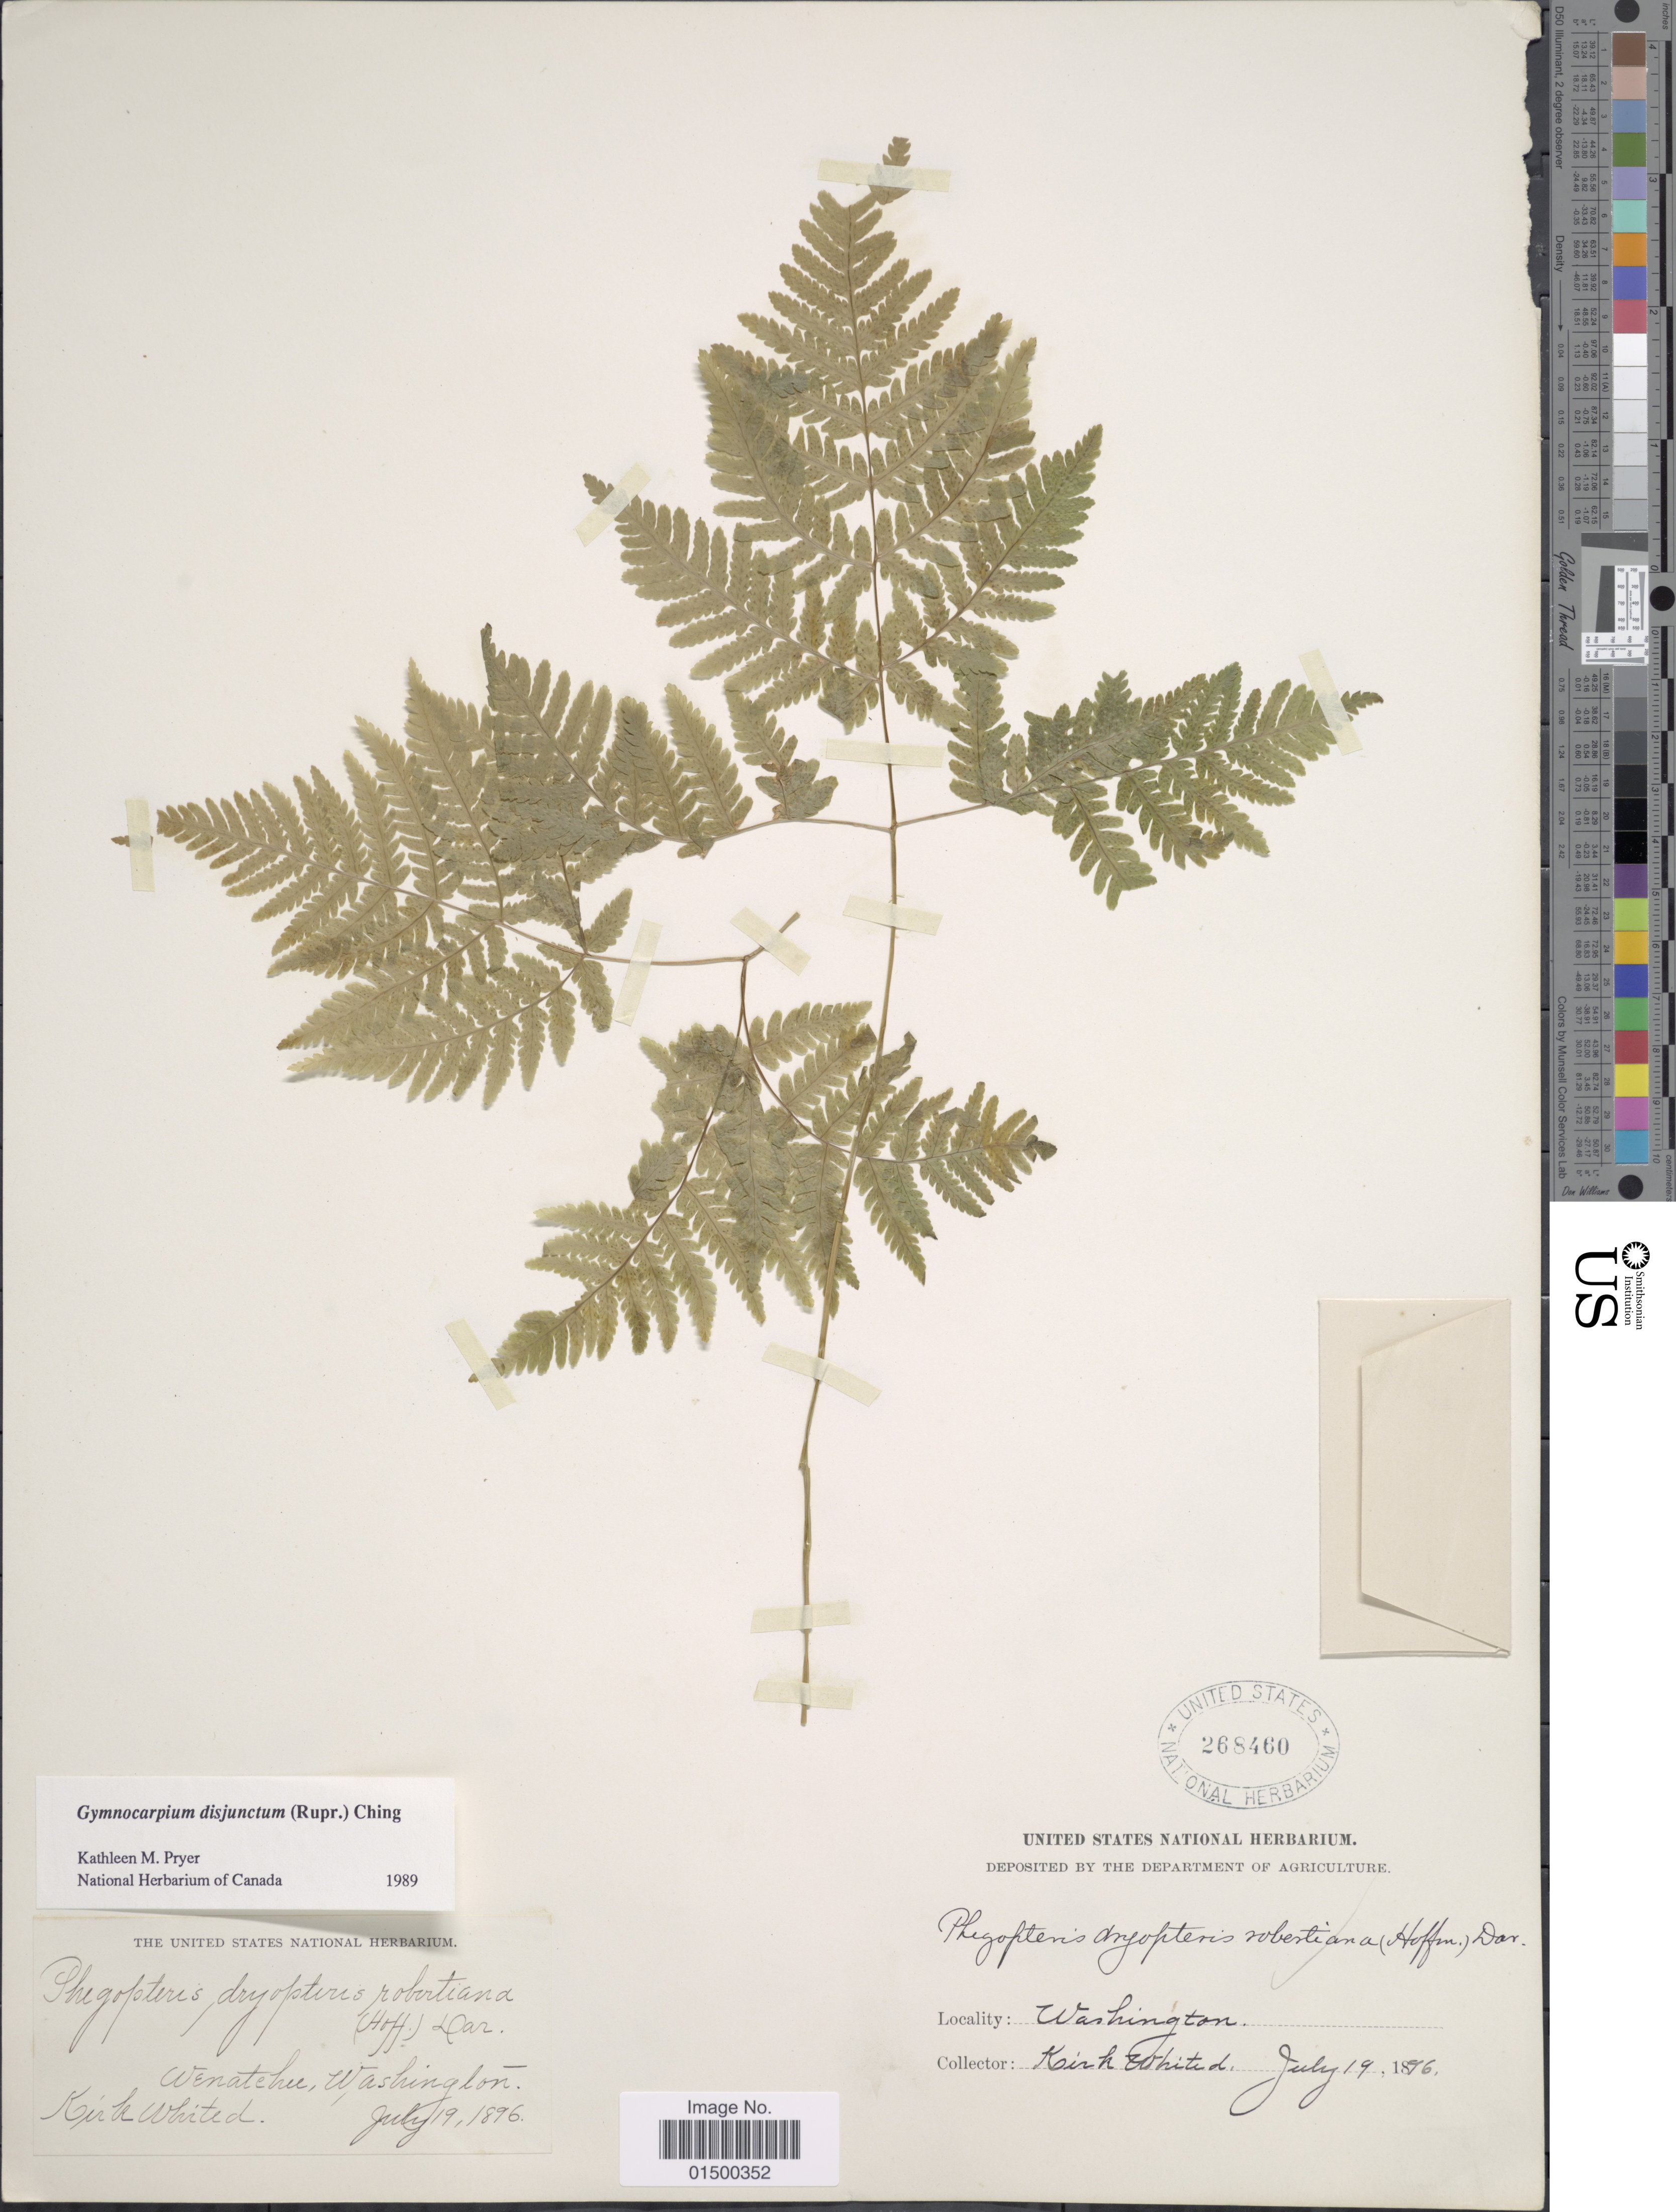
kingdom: Plantae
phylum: Tracheophyta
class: Polypodiopsida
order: Polypodiales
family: Cystopteridaceae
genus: Gymnocarpium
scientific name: Gymnocarpium disjunctum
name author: (Rupr.) Ching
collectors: K. Whited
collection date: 1896-07-19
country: United States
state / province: Washington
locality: Wenatchu, Washington.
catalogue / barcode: US 268460